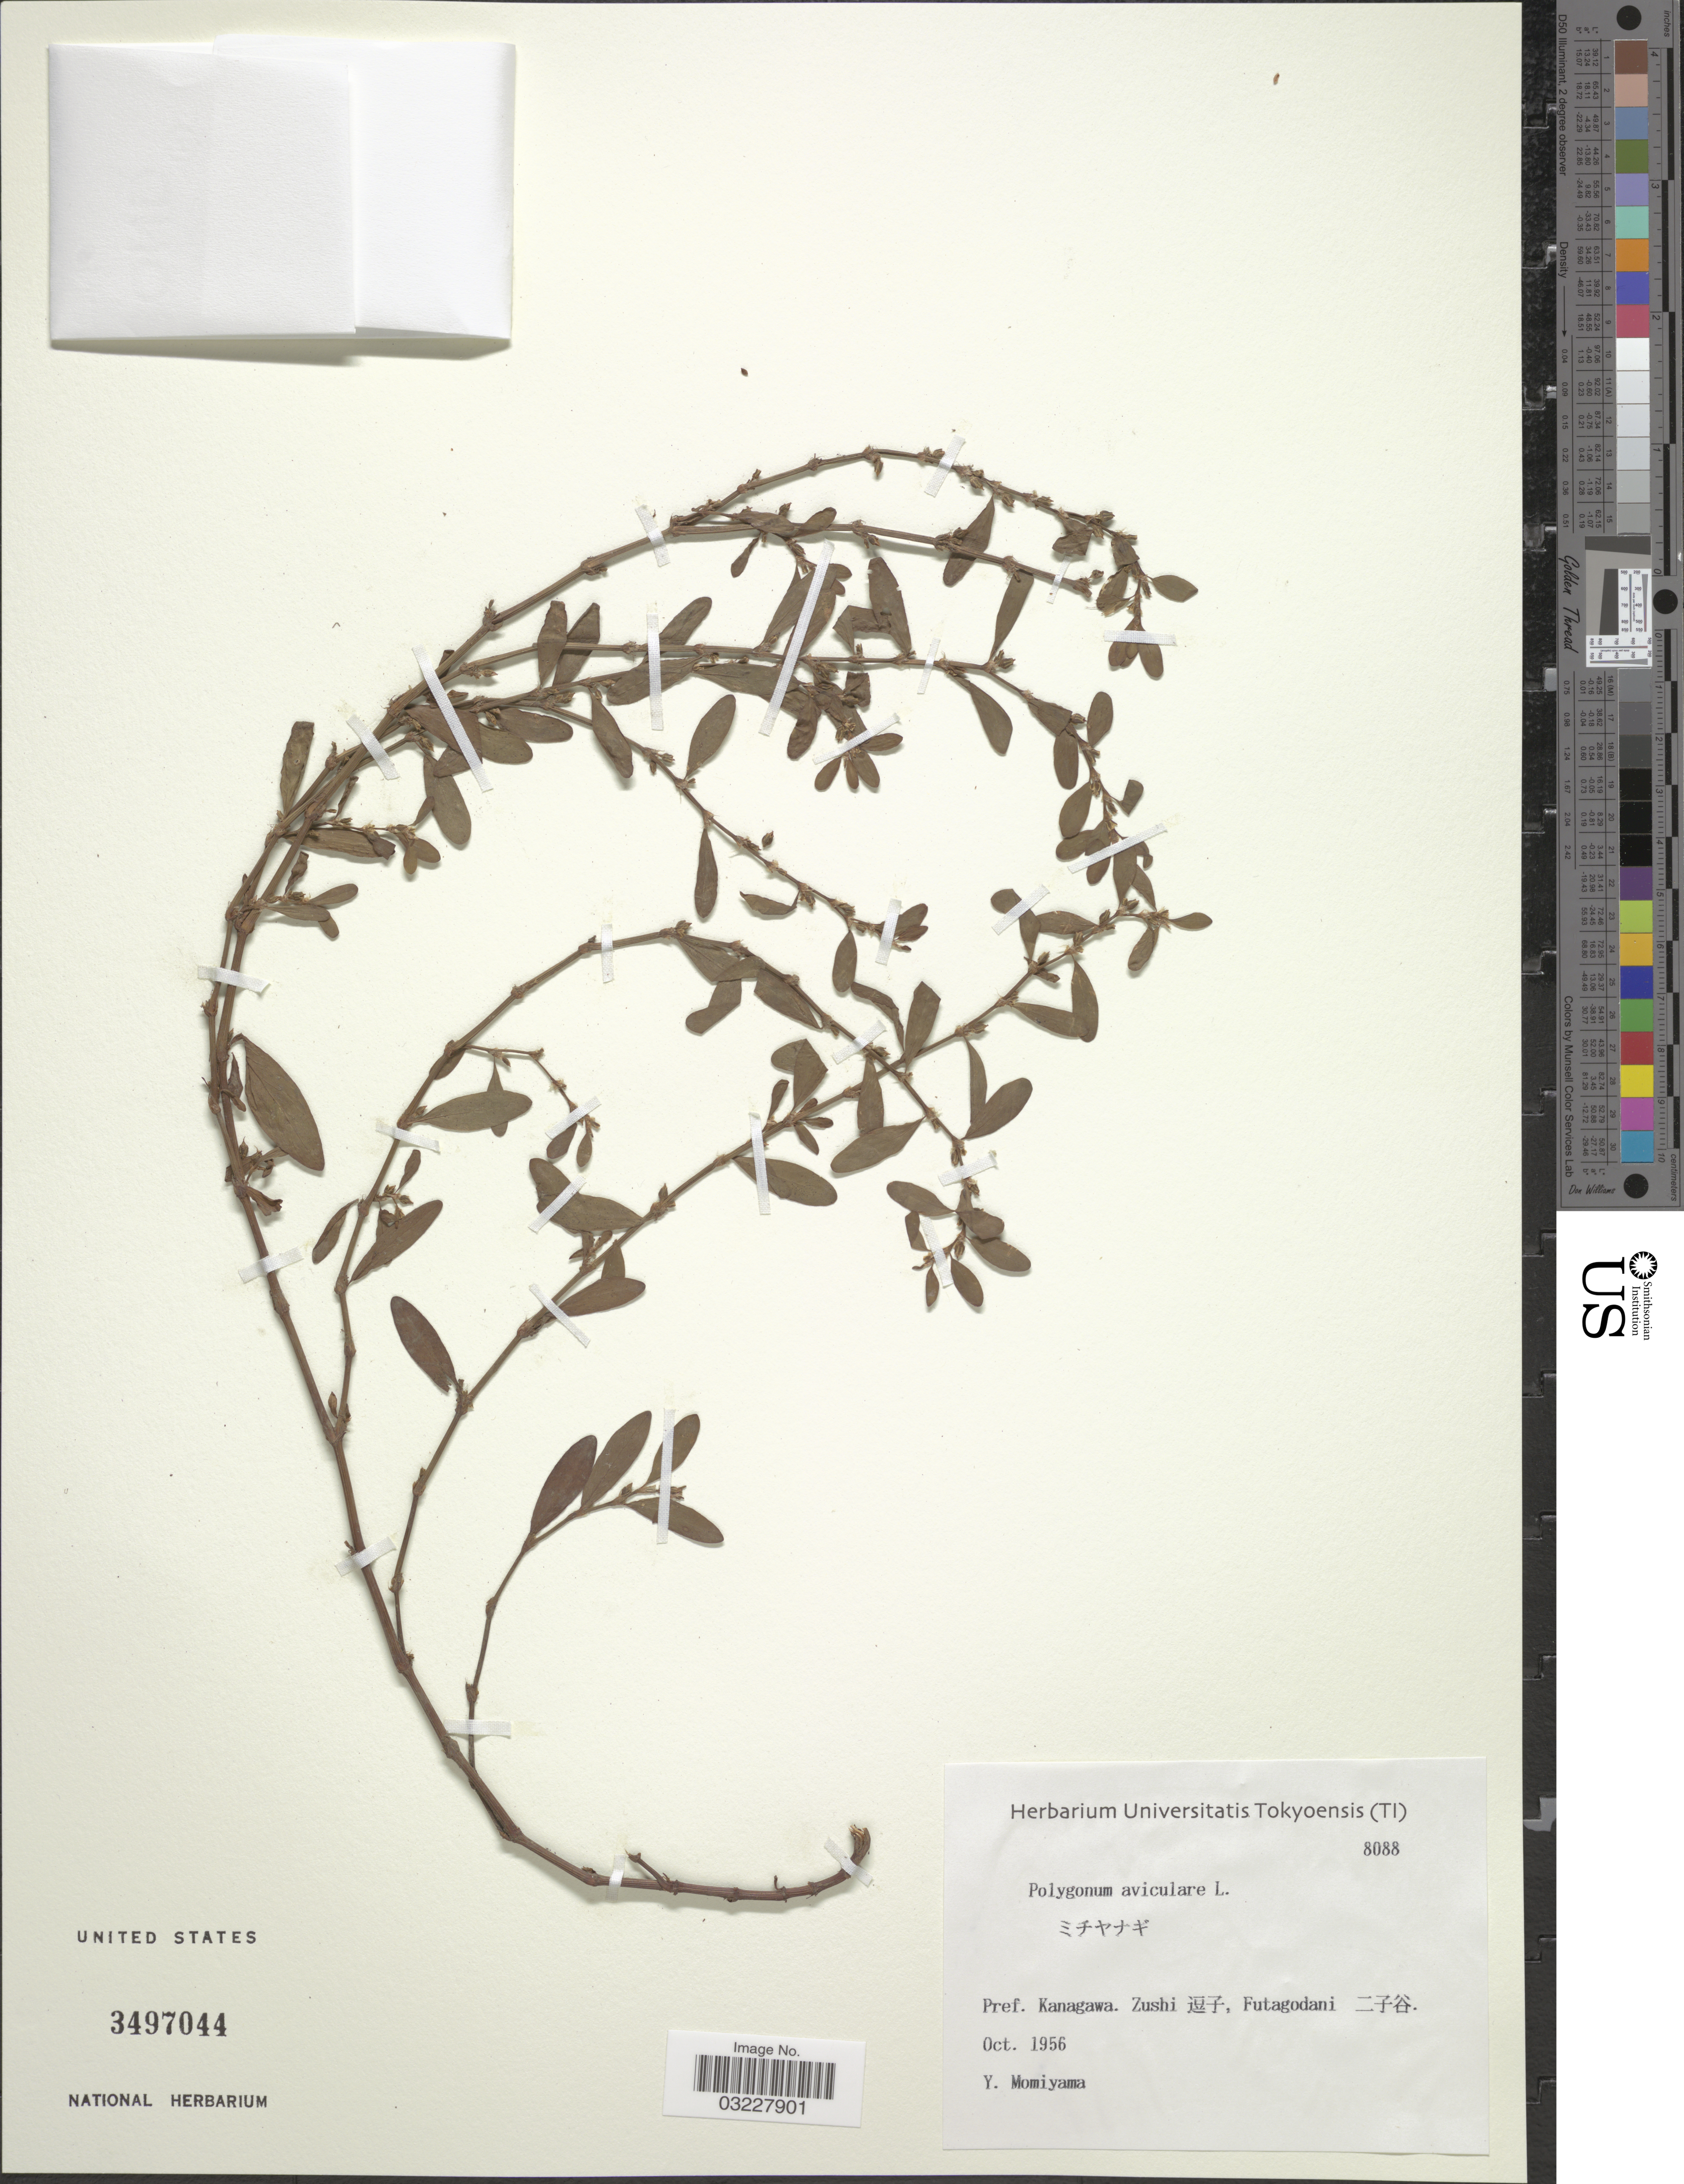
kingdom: Plantae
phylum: Tracheophyta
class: Magnoliopsida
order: Caryophyllales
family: Polygonaceae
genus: Polygonum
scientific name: Polygonum aviculare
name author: L.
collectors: Y. Momiyama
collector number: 8088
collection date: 1956-10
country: Japan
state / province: Kanagawa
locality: Pref. Kanagawa. Zushi X, Futagodani X.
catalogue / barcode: US 3497044